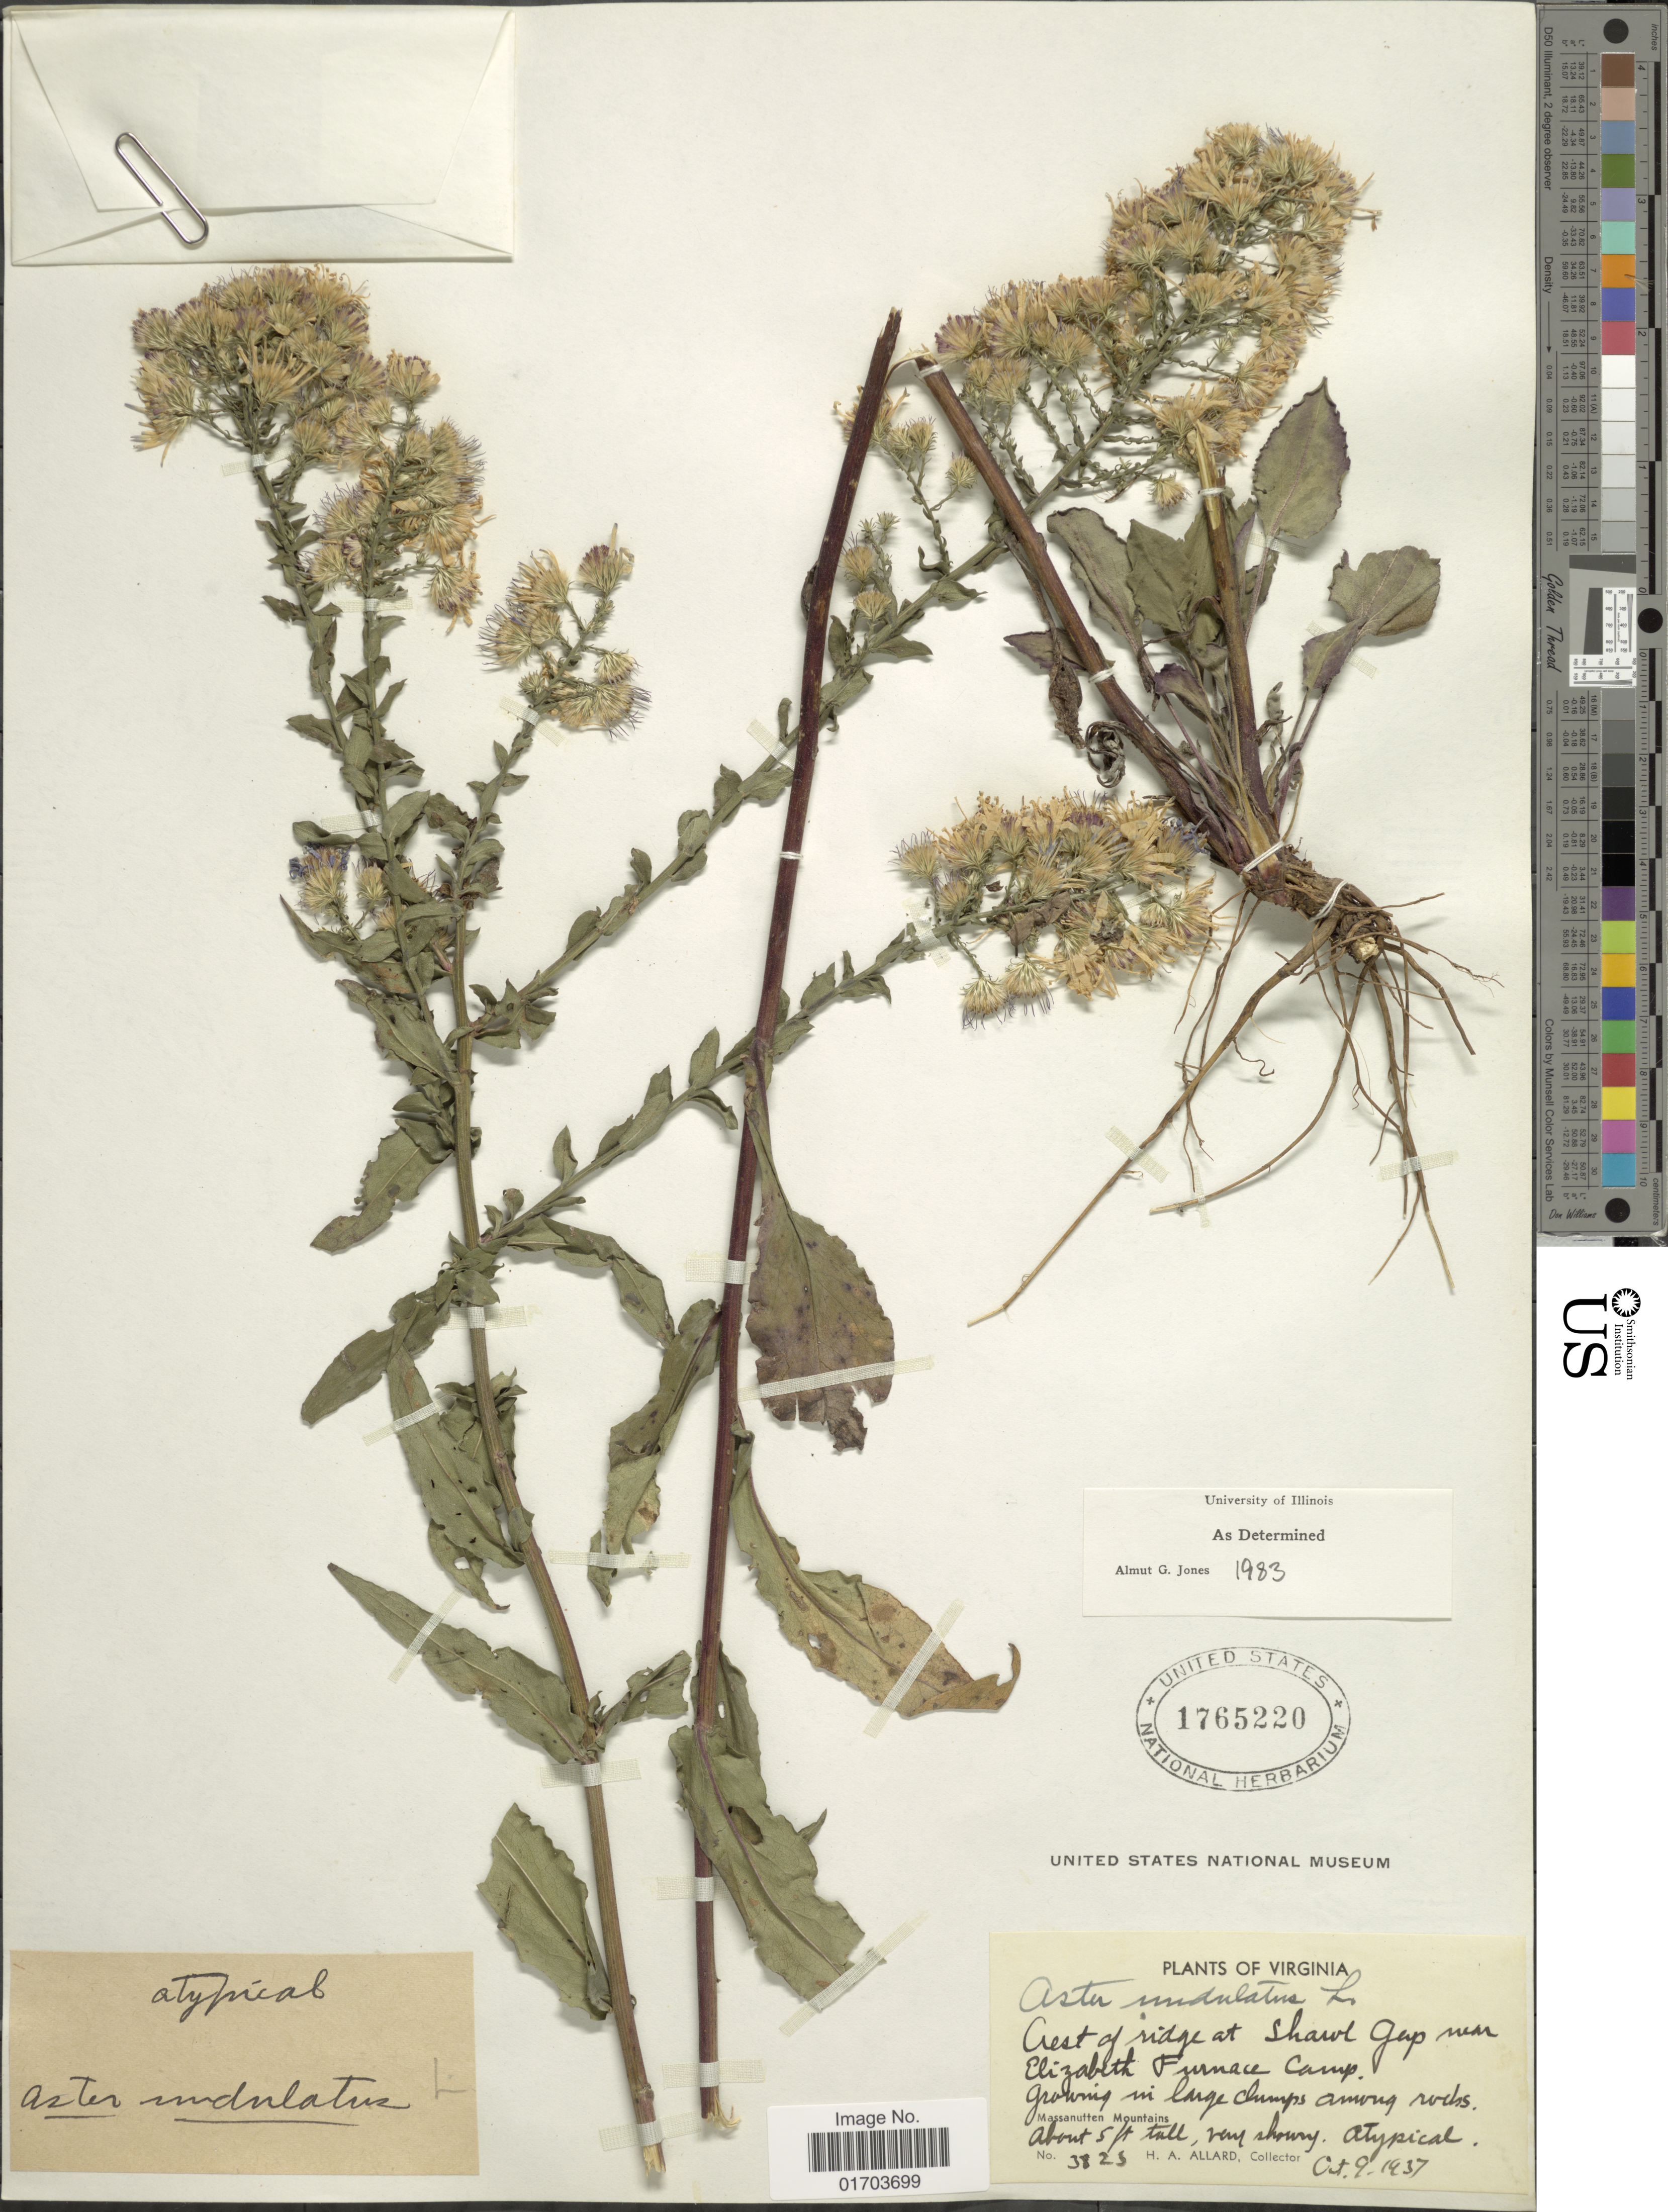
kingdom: Plantae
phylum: Tracheophyta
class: Magnoliopsida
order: Asterales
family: Asteraceae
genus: Symphyotrichum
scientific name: Symphyotrichum undulatum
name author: (L.) G.L. Nesom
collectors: H. A. Allard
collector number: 3823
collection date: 1937-10-09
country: United States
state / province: Virginia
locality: Virginia. Crest of ridge at Shawl Gap near Elizabeth Furnace Camp. Massanutten Mountains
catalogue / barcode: US 1765220